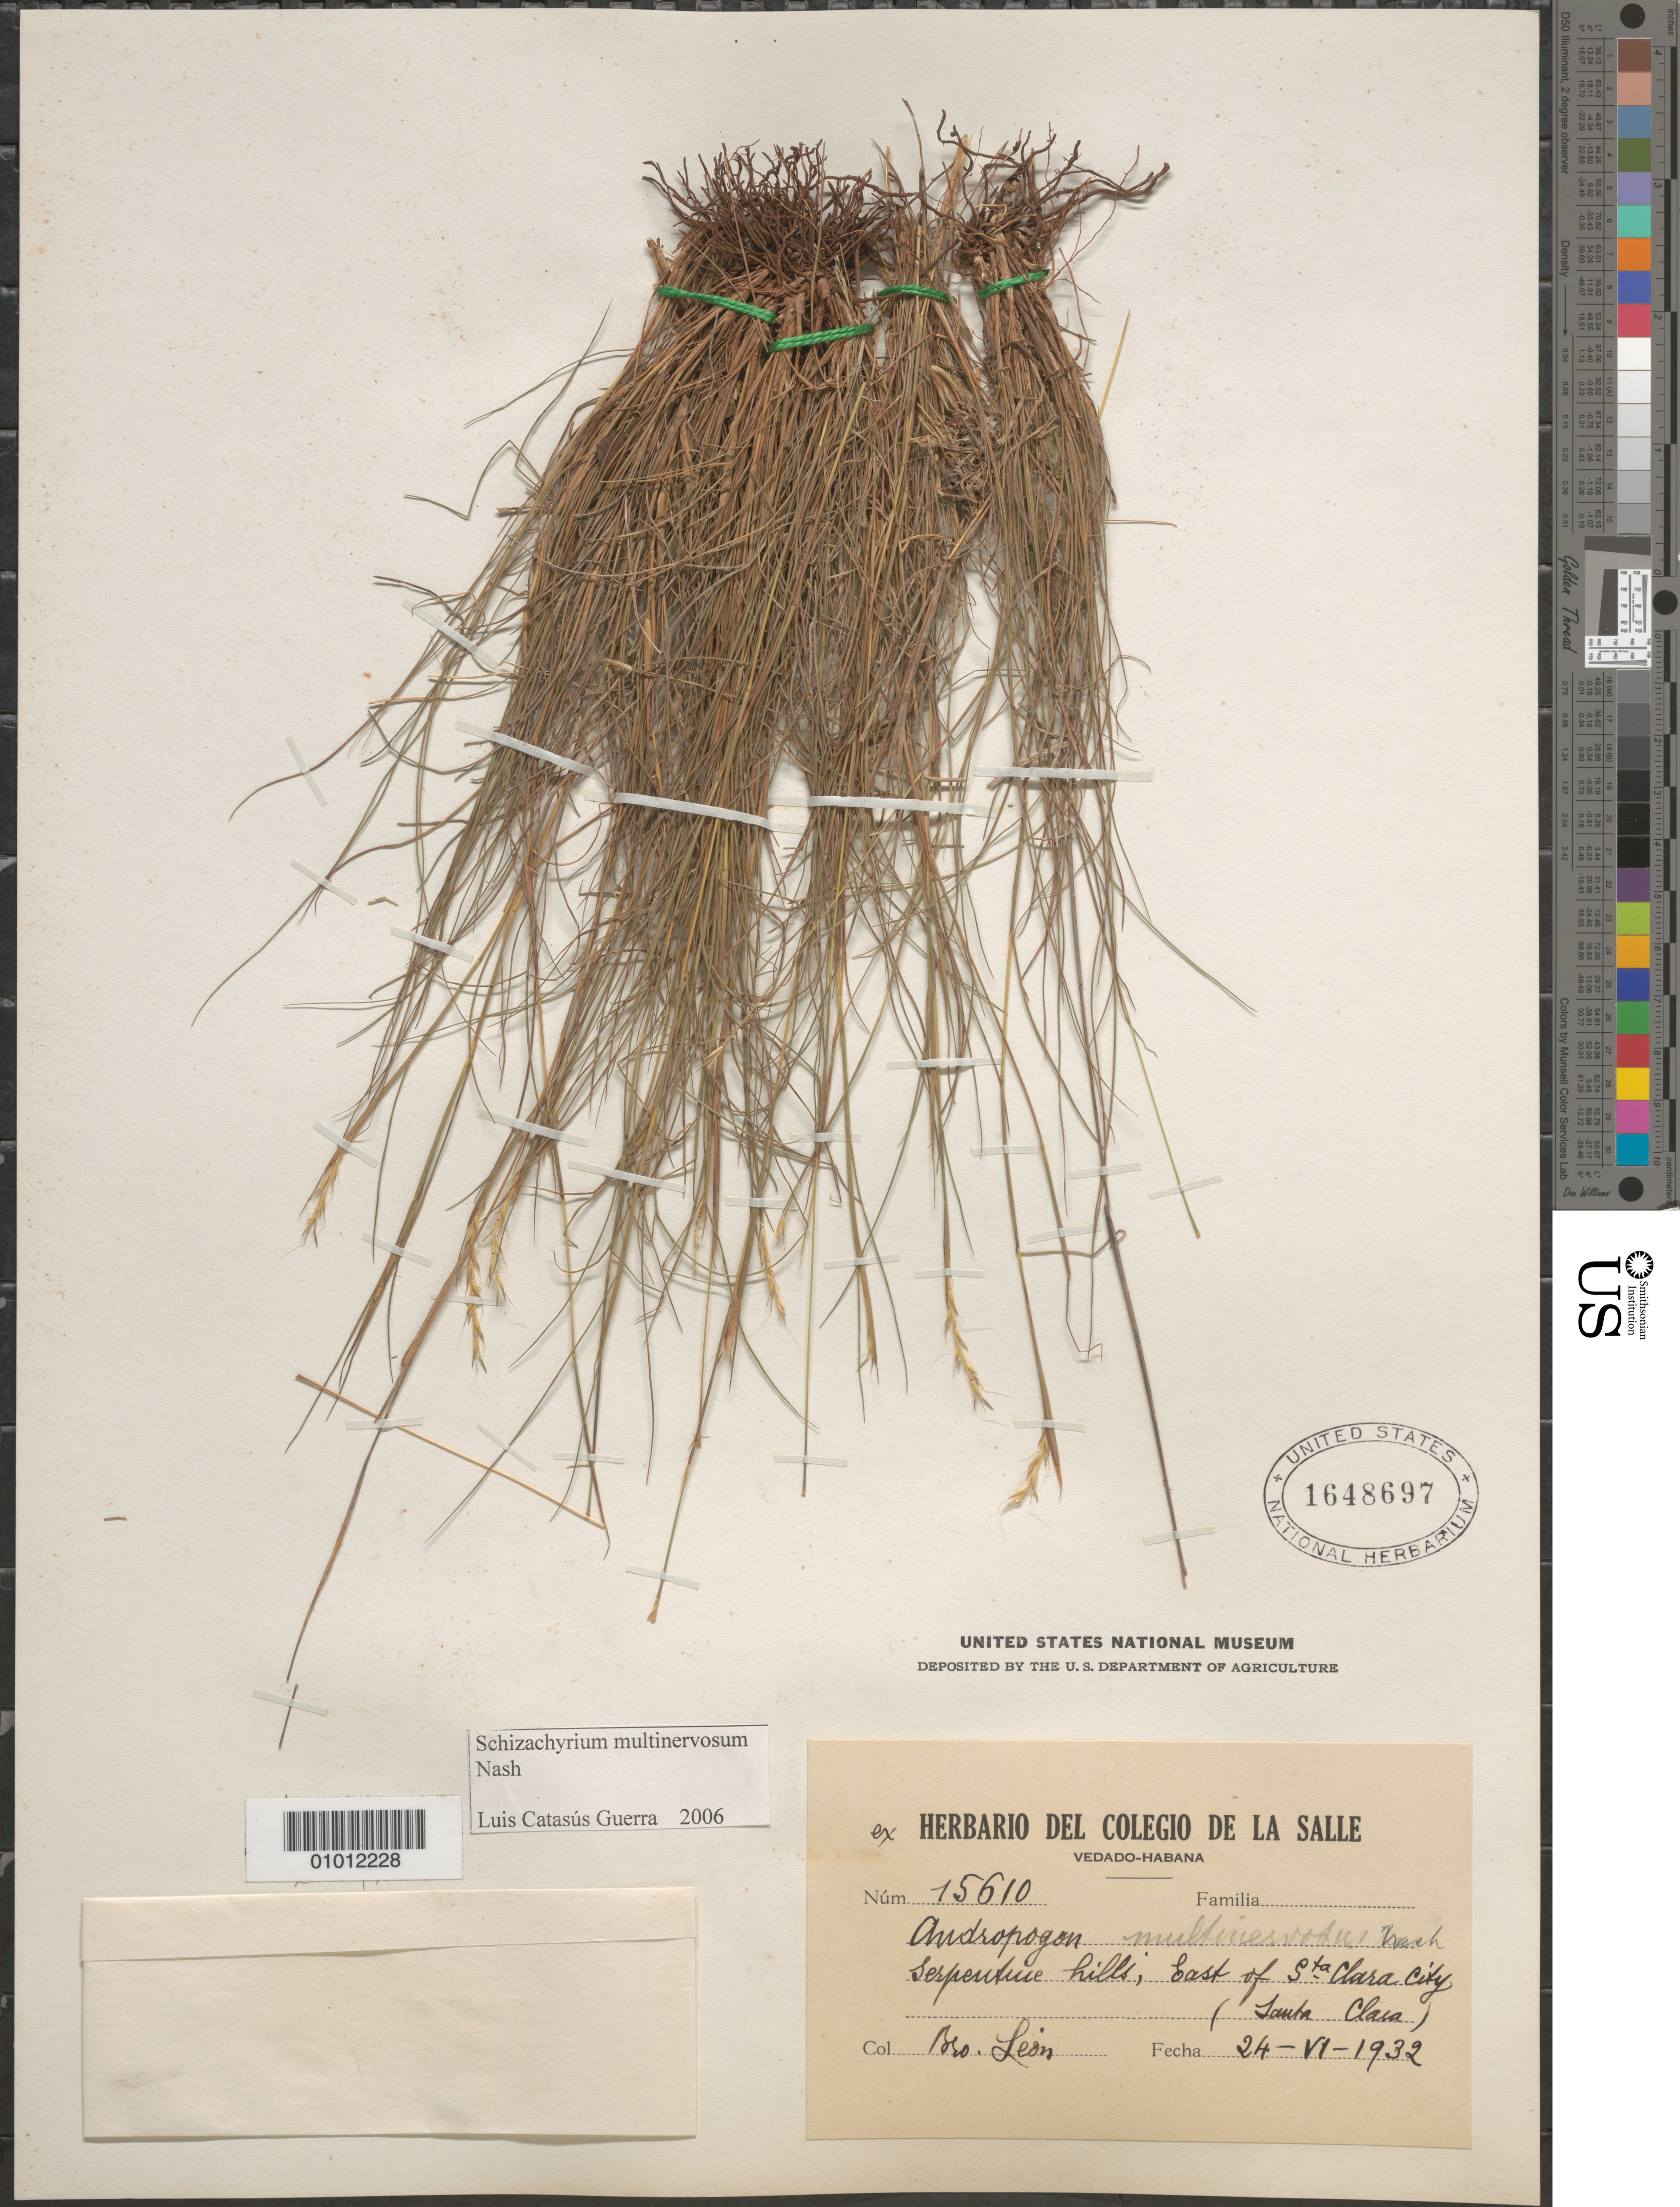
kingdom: Plantae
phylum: Tracheophyta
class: Liliopsida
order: Poales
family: Poaceae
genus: Schizachyrium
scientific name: Schizachyrium multinervosum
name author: Nash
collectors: Bro. León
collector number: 15610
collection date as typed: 24 Jun 1932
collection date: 1932-06-24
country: Cuba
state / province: Villa Clara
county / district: Santa Clara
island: Cuba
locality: Serpentine hills E of Santa Clara City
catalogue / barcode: US 1648697